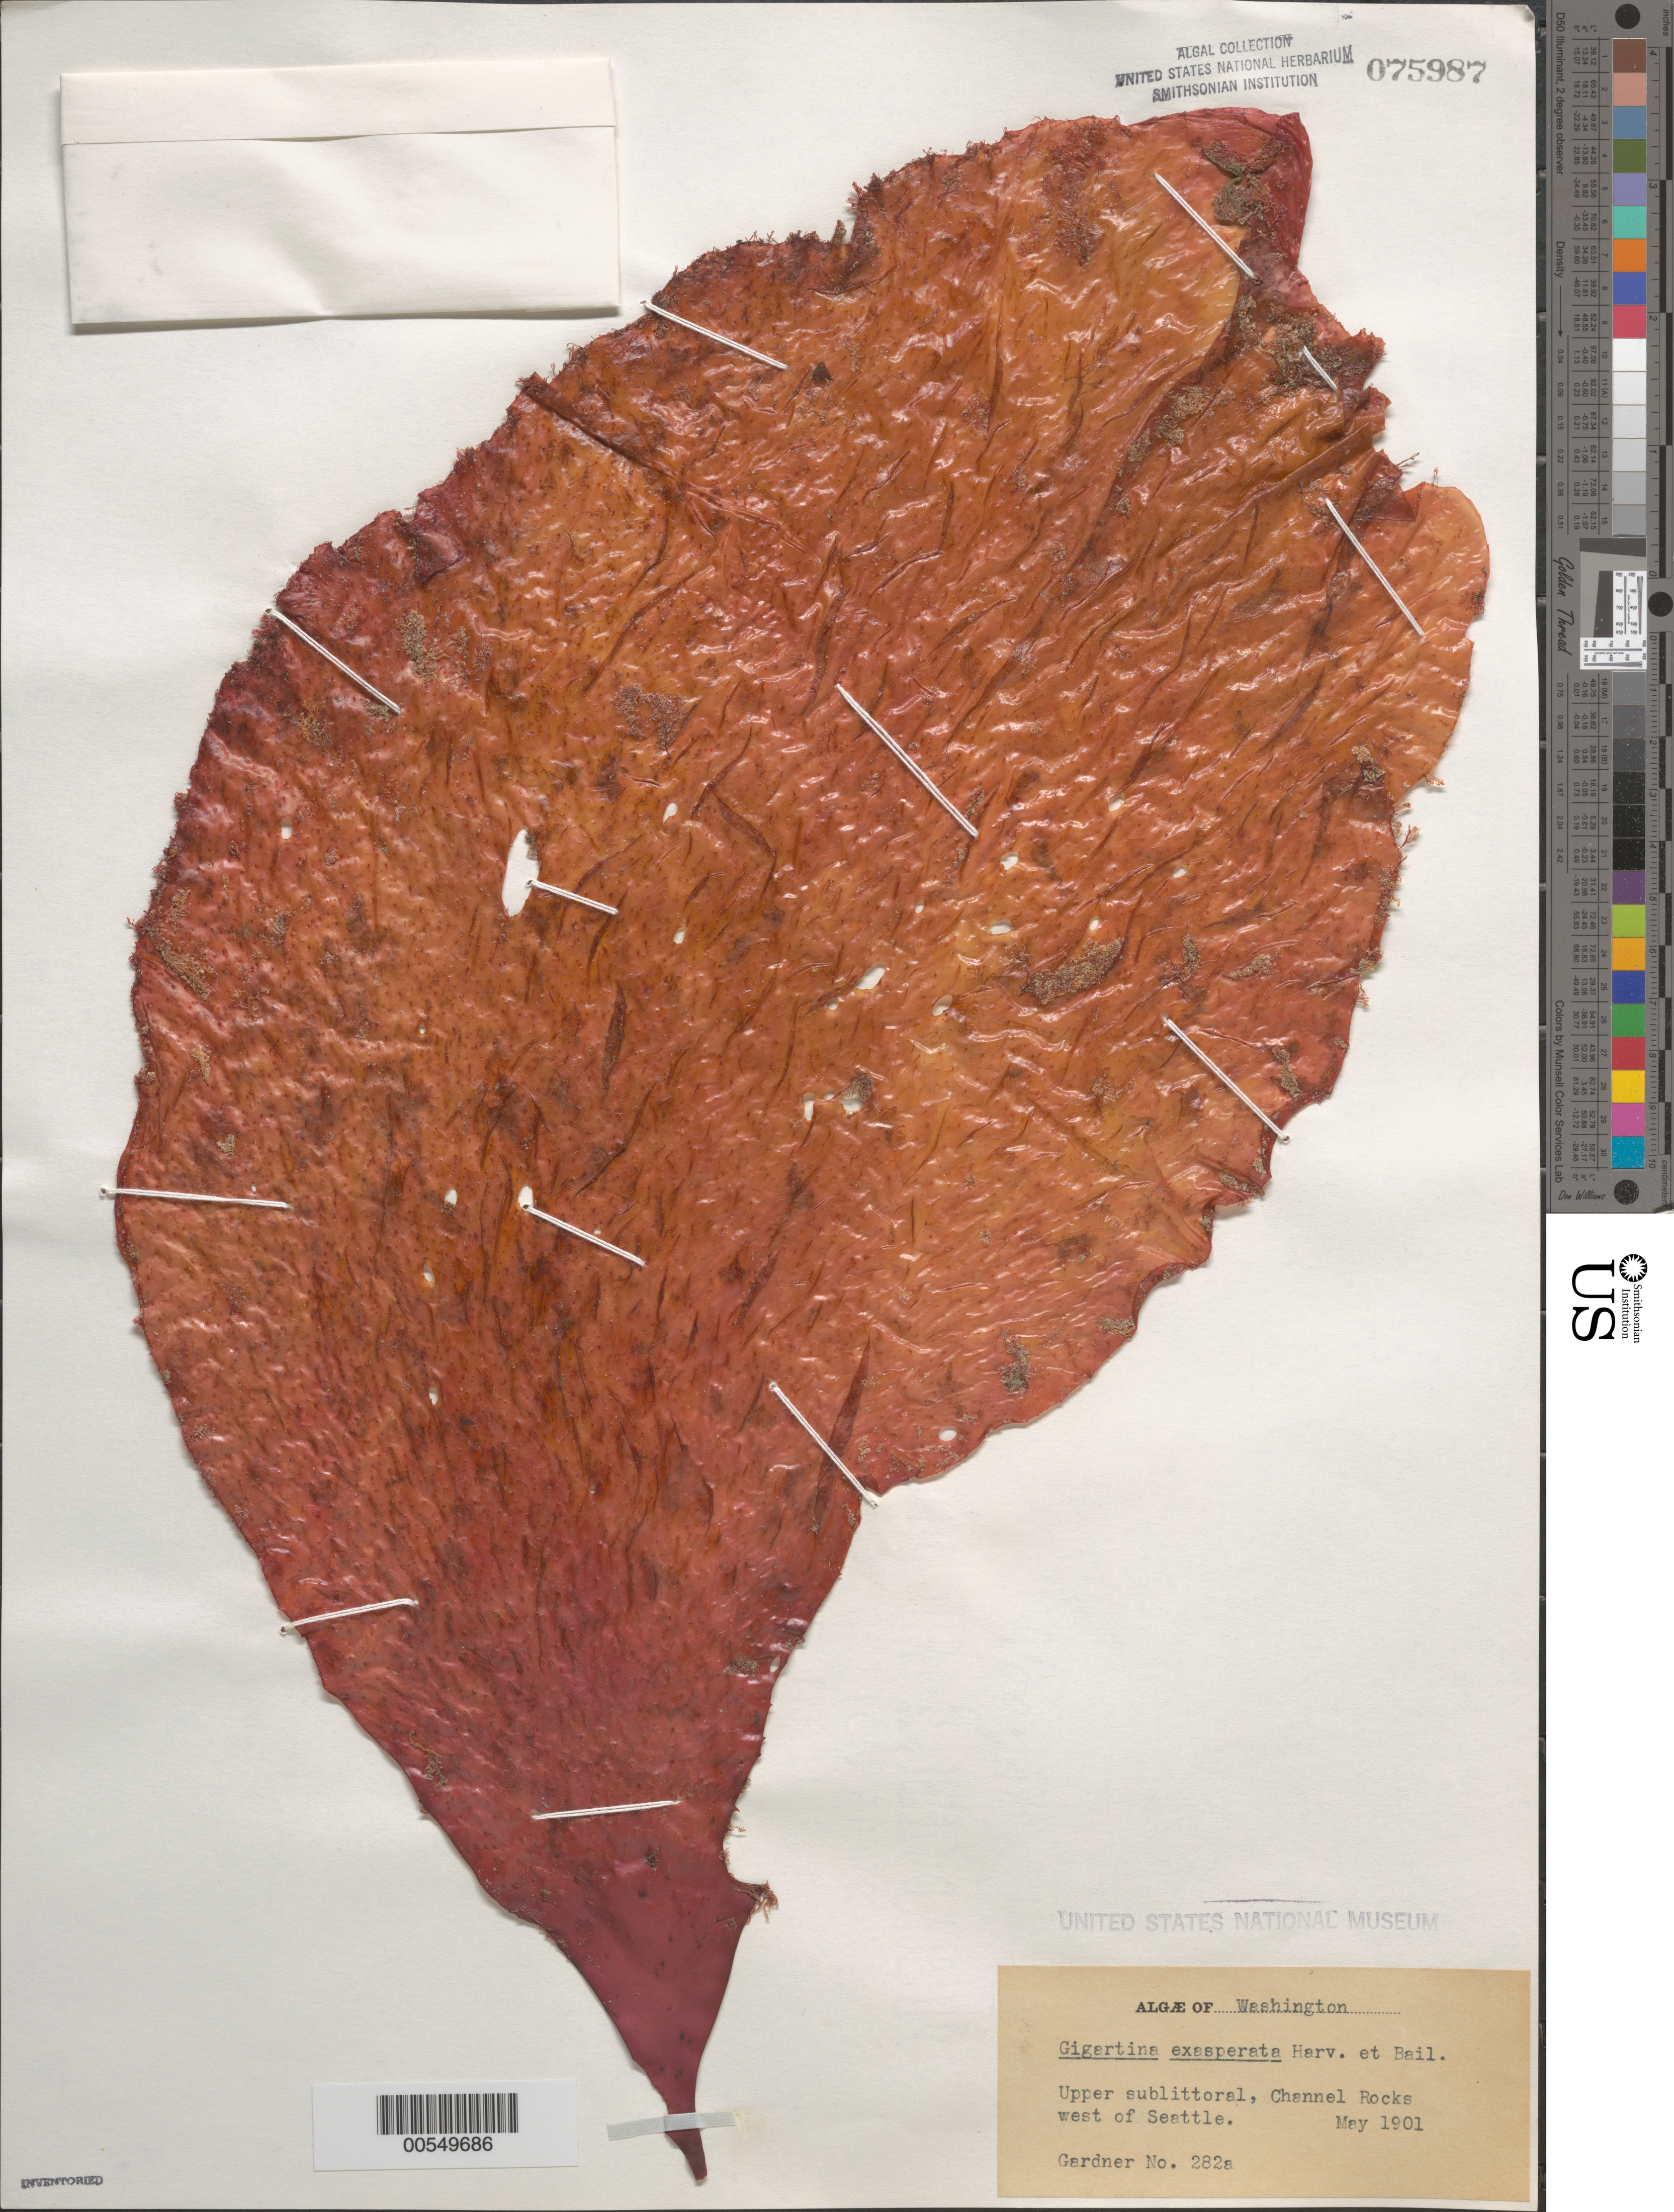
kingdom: Plantae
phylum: Rhodophyta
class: Florideophyceae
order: Gigartinales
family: Gigartinaceae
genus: Chondracanthus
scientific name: Chondracanthus exasperatus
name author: (Harv. & J. Bailey) J.R. Hughey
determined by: Algae name updating Project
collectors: N. Gardner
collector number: NLG 282a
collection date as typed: May 1901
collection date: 1901-05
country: United States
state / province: Washington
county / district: King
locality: Channel Rocks, west of Seattle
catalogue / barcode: US 75987